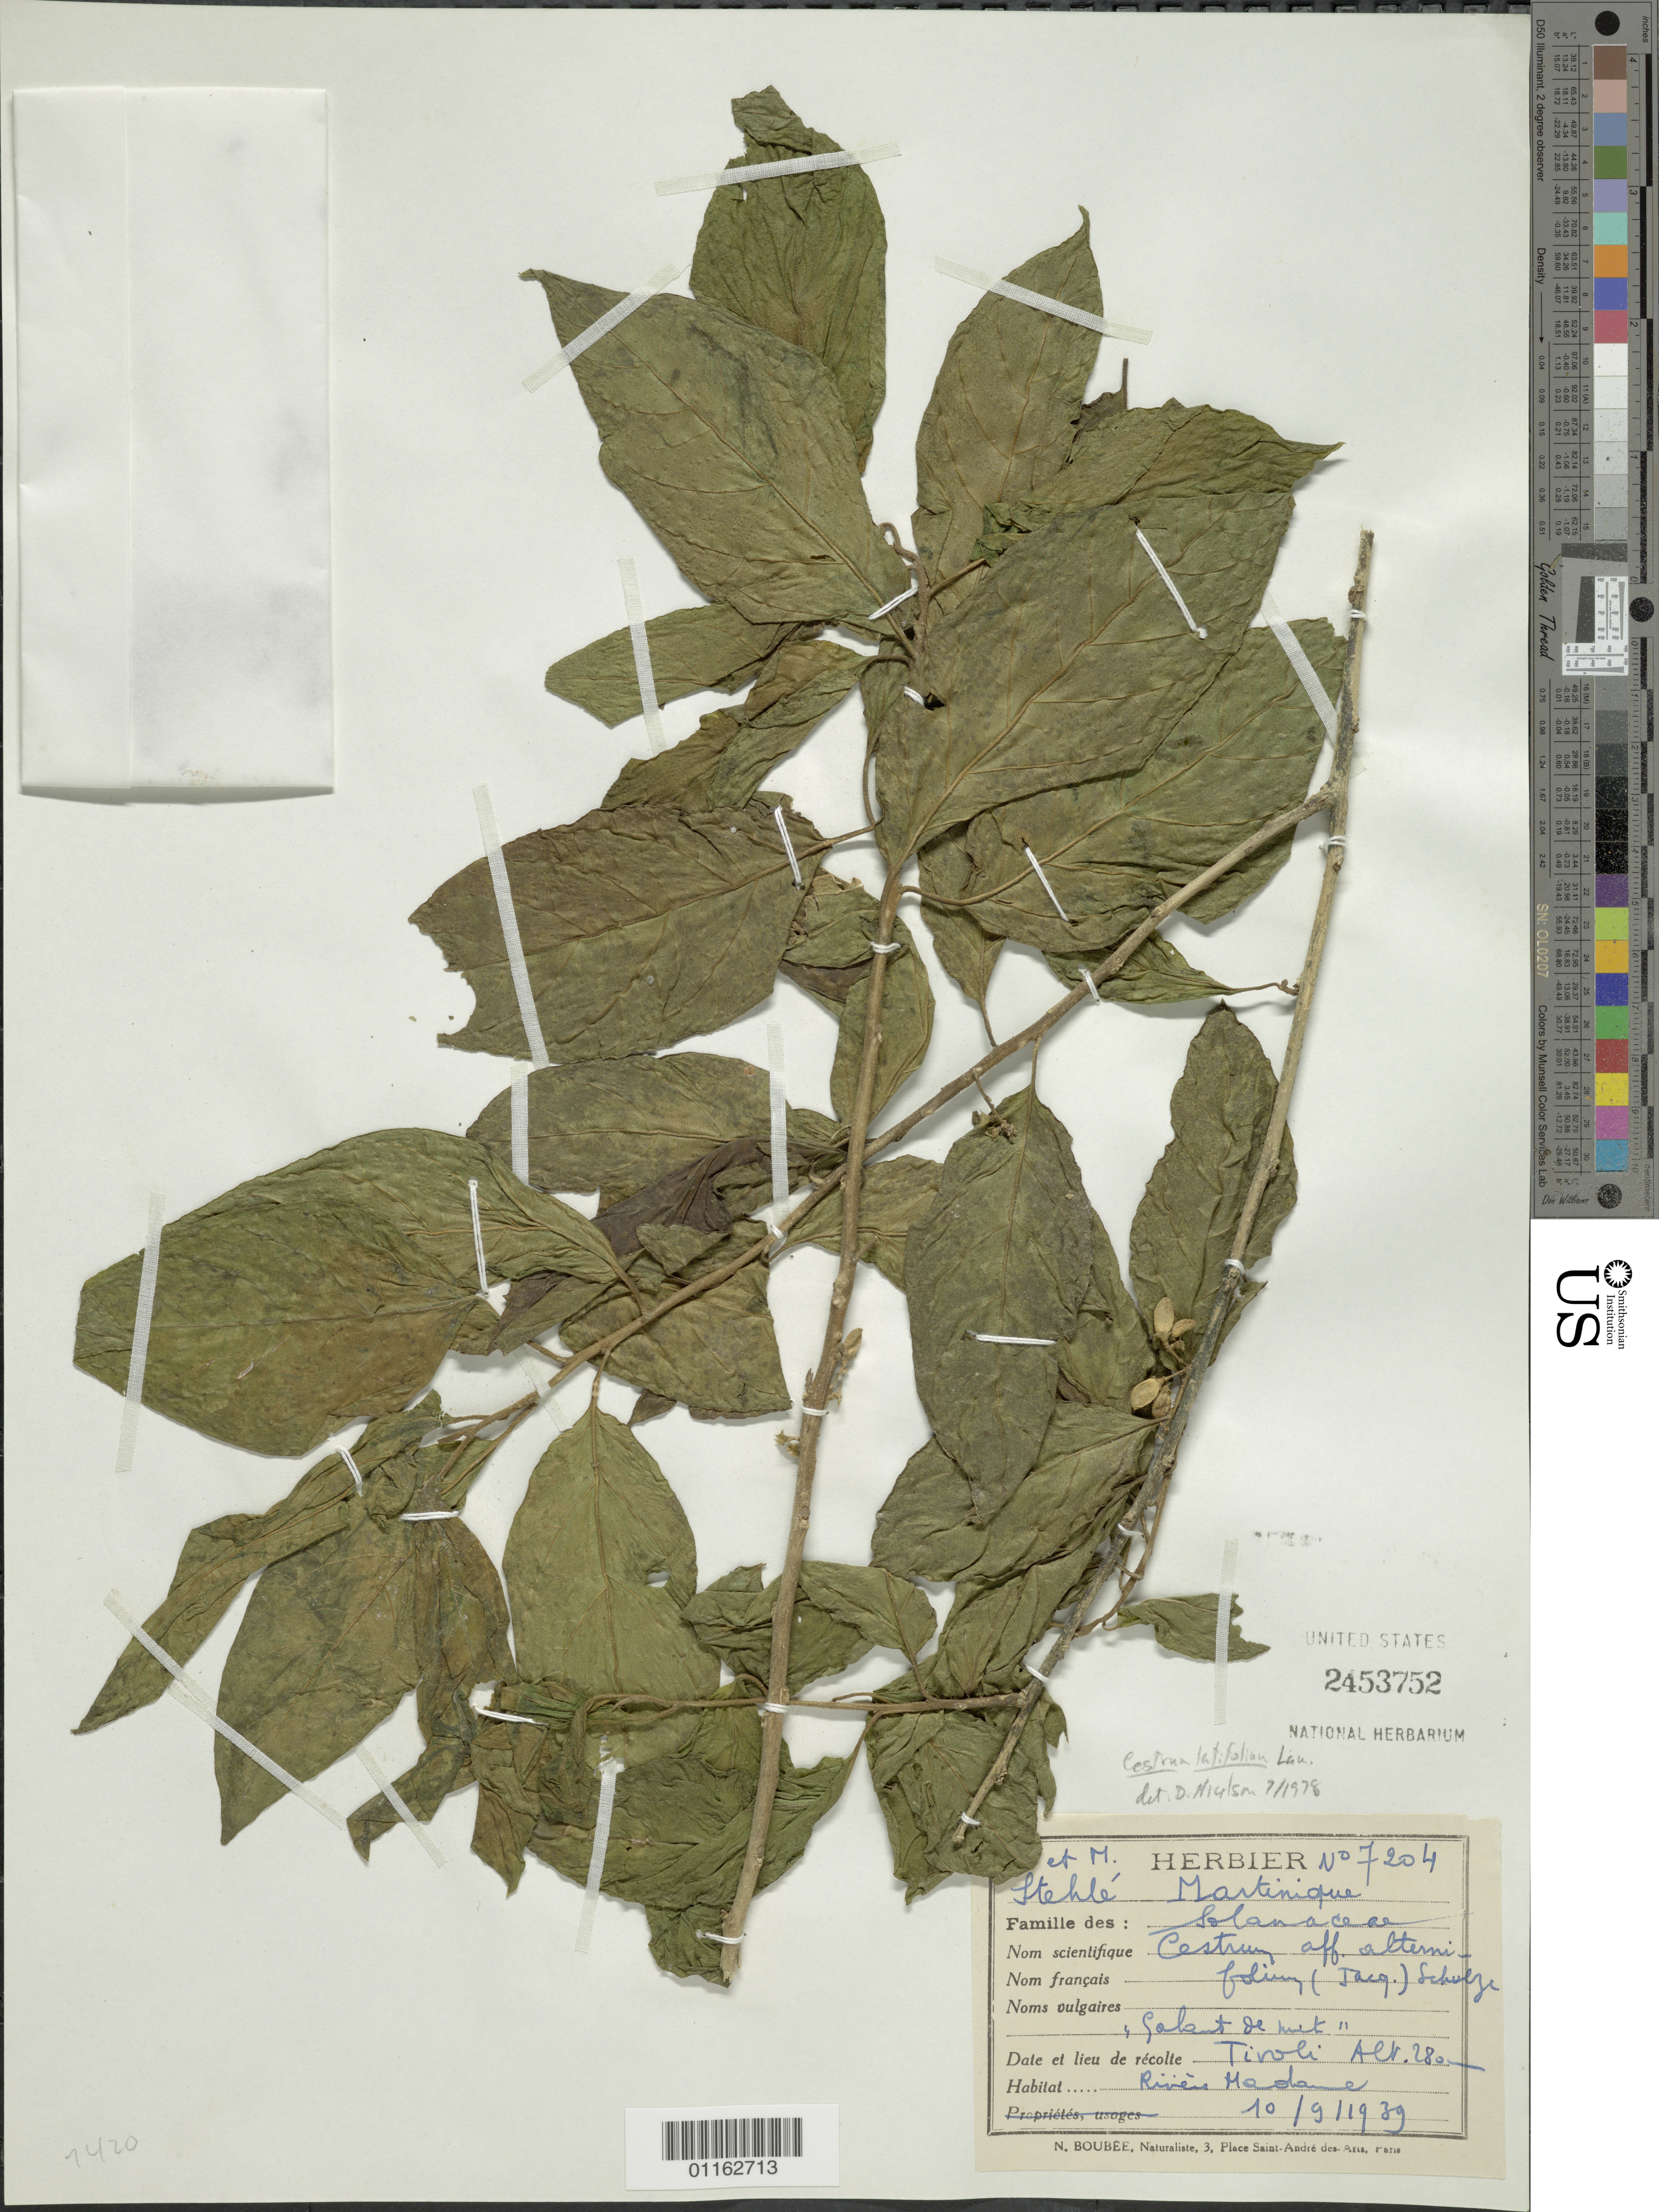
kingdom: Plantae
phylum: Tracheophyta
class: Magnoliopsida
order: Solanales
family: Solanaceae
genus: Cestrum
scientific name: Cestrum latifolium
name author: Lam.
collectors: H. Stehlé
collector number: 7204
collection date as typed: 10 Sep 1939 or 09 Oct 1939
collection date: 1939-09-10 or 1939-10-09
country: Martinique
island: Martinique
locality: Tivoli; Riviere Madame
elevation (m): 280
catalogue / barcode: US 2453752